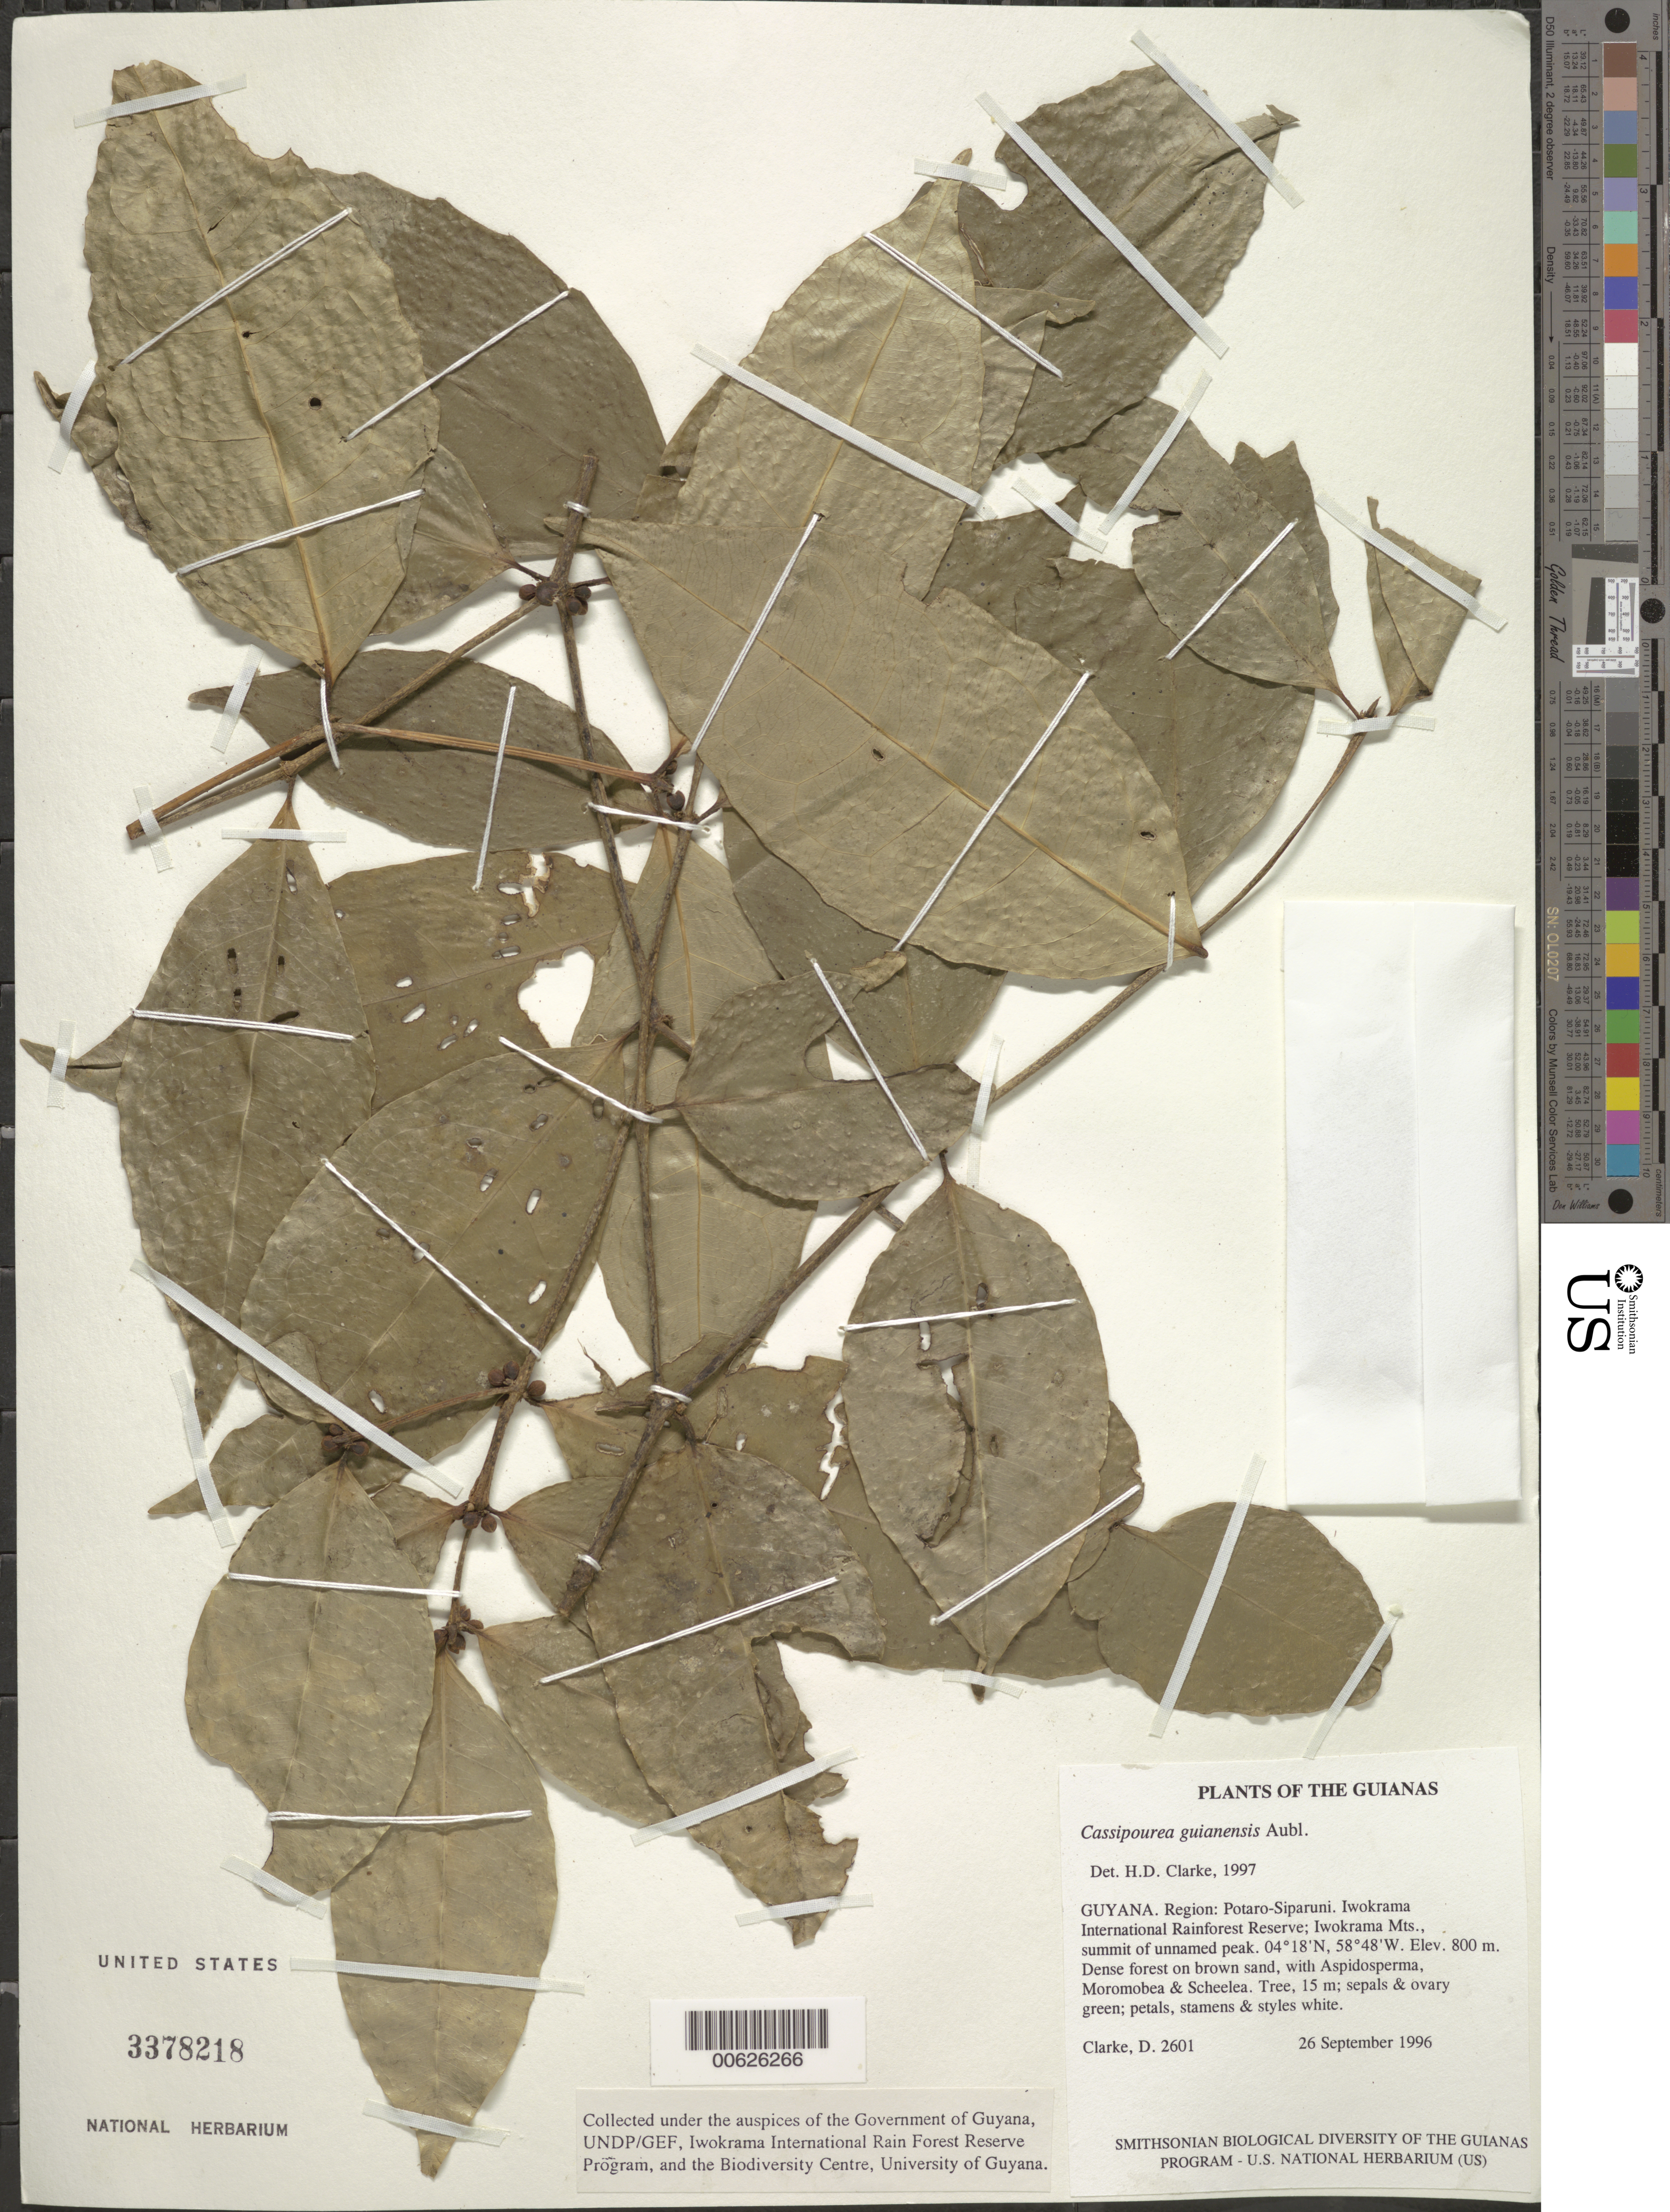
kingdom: Plantae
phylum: Tracheophyta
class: Magnoliopsida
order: Malpighiales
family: Rhizophoraceae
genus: Cassipourea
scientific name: Cassipourea guianensis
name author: Aubl.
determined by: Clarke, H. D., University of North Carolina (Asheville)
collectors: H. D. Clarke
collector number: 2601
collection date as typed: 26 September 1996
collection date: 1996-09-26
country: Guyana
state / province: Potaro-Siparuni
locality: Iwokrama International Rainforest Reserve; Iwokrama Mts., summit of unnamed peak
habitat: Dense forest on brown sand, with Aspidosperma, Moronobea & Scheelea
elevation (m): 800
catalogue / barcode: US 3378218